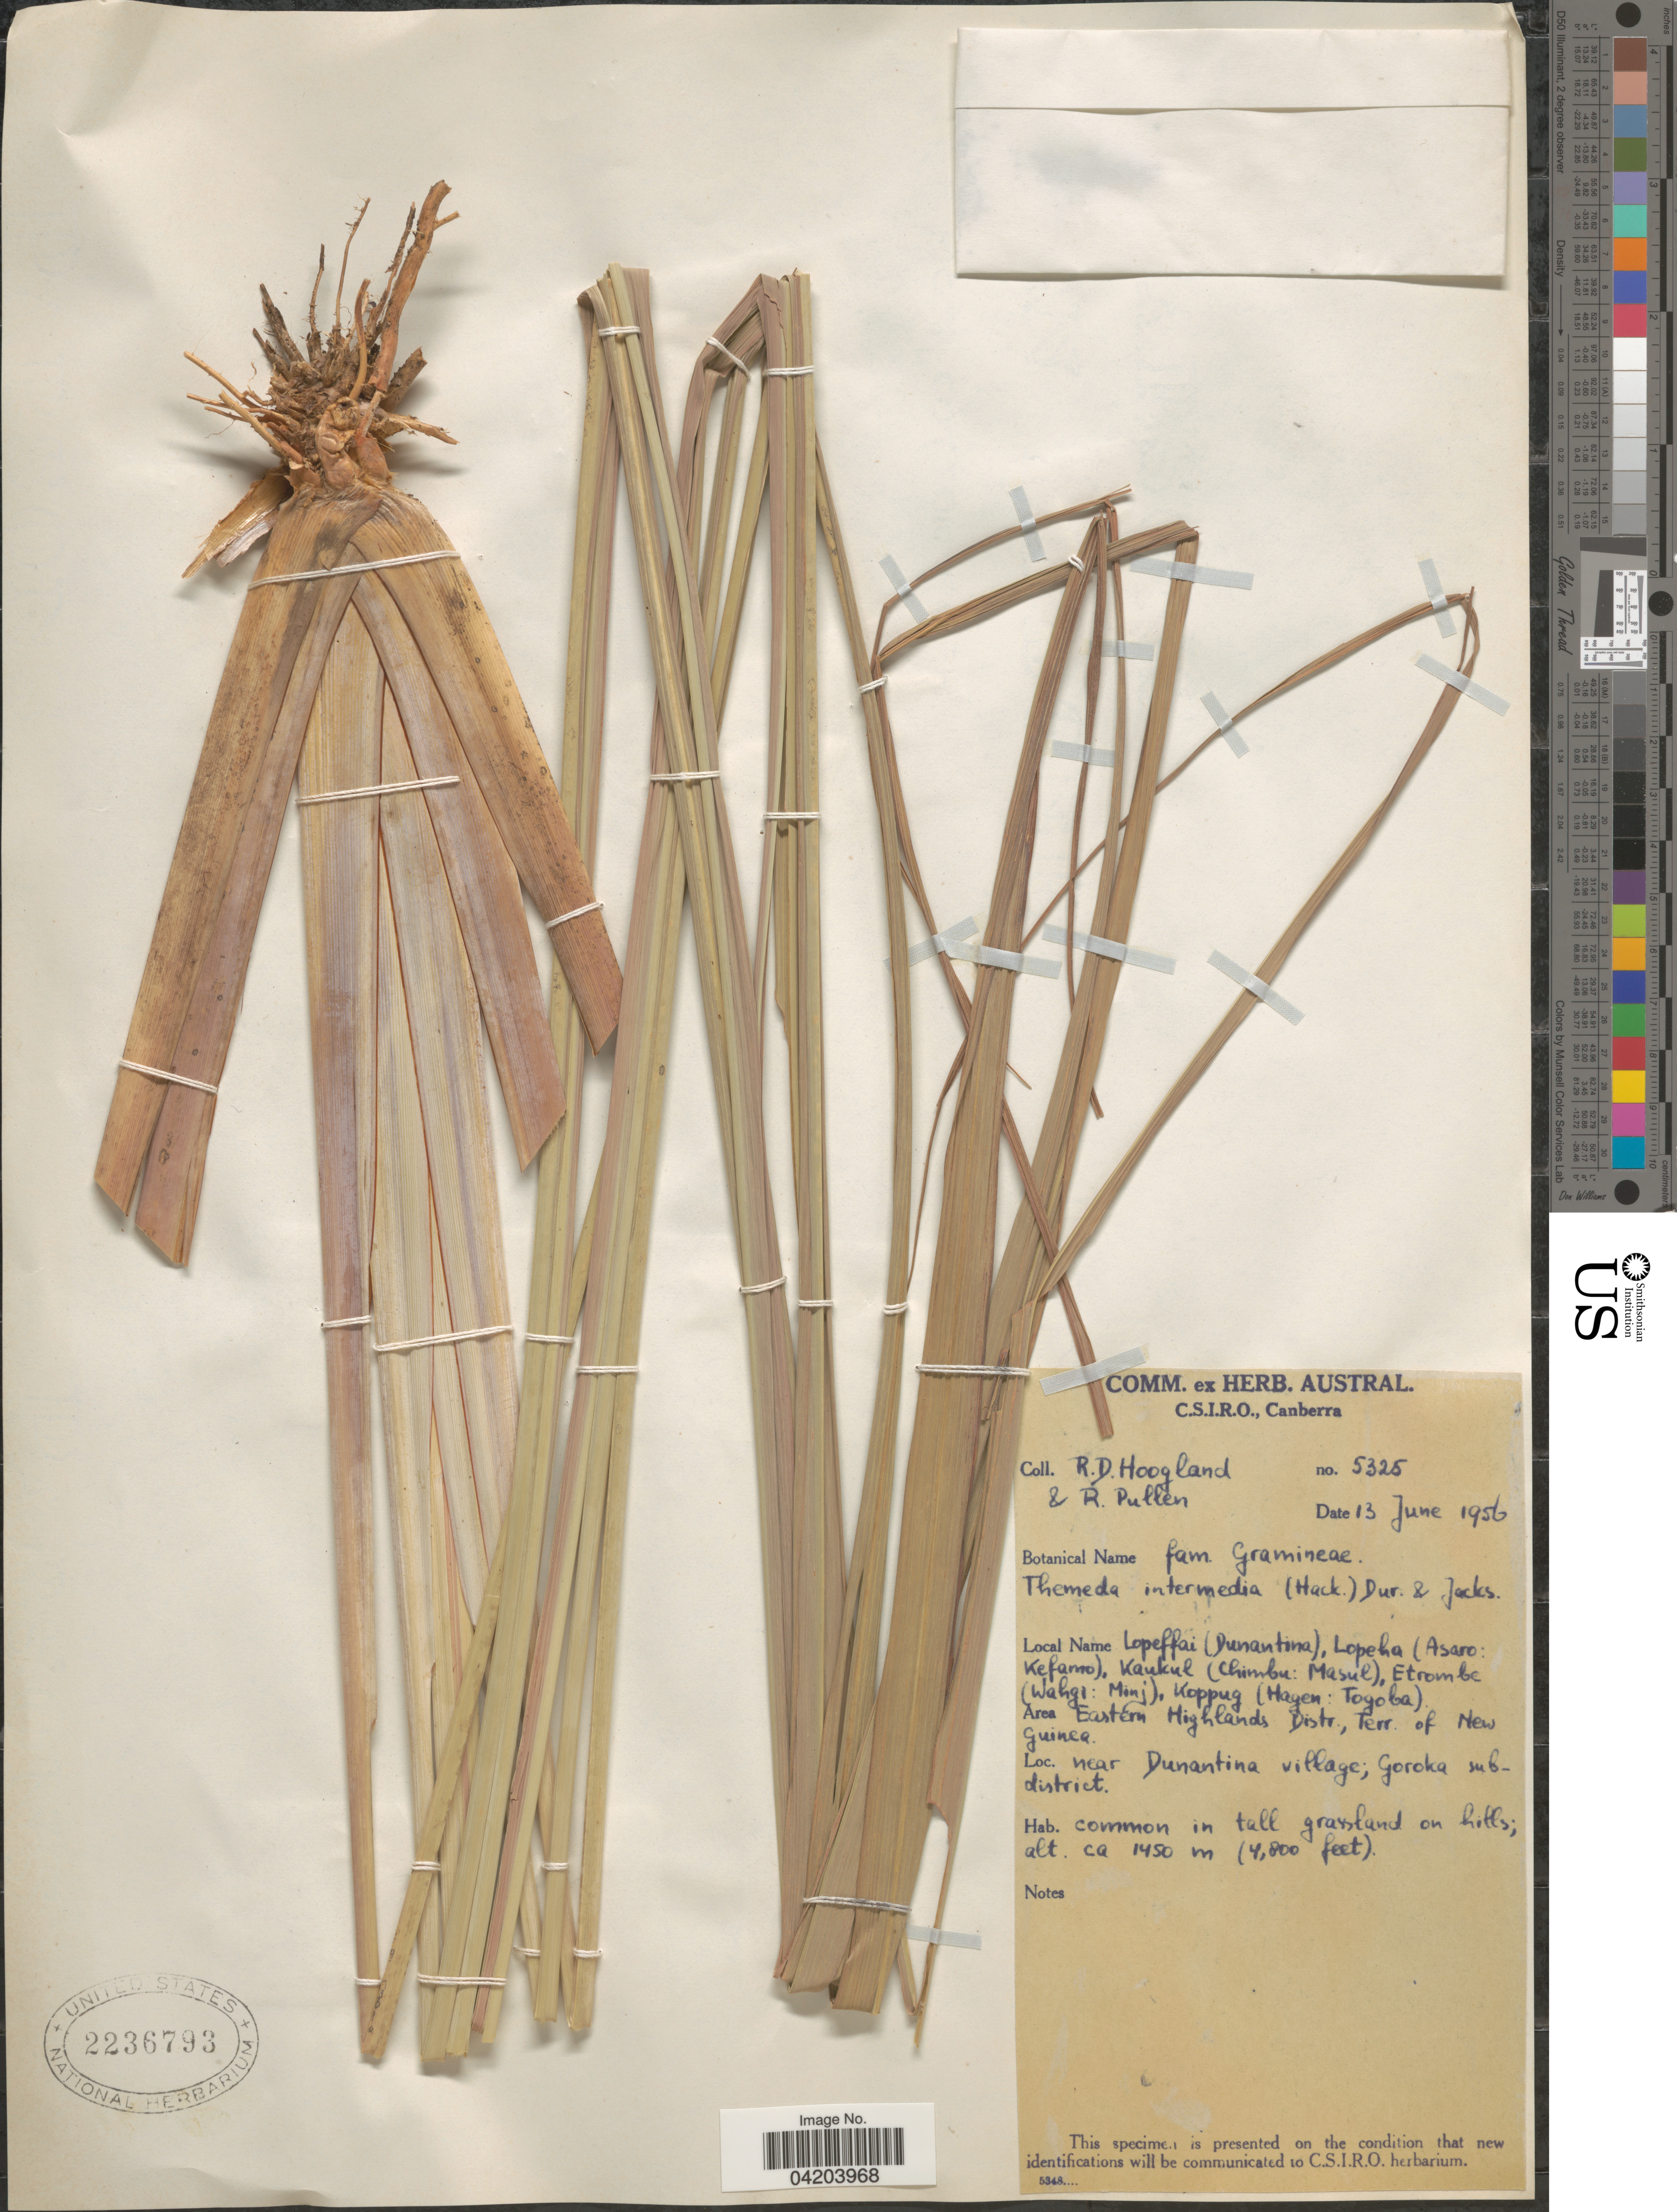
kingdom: Plantae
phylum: Tracheophyta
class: Liliopsida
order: Poales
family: Poaceae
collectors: R. D. Hoogland & R. Pullen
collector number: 5325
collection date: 1956-06-13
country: Papua New Guinea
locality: Eastern Highlands Distr., Terr. of New Guinea. Near Dunantina village; Goroka subdistrict.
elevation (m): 1450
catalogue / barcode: US 2236793